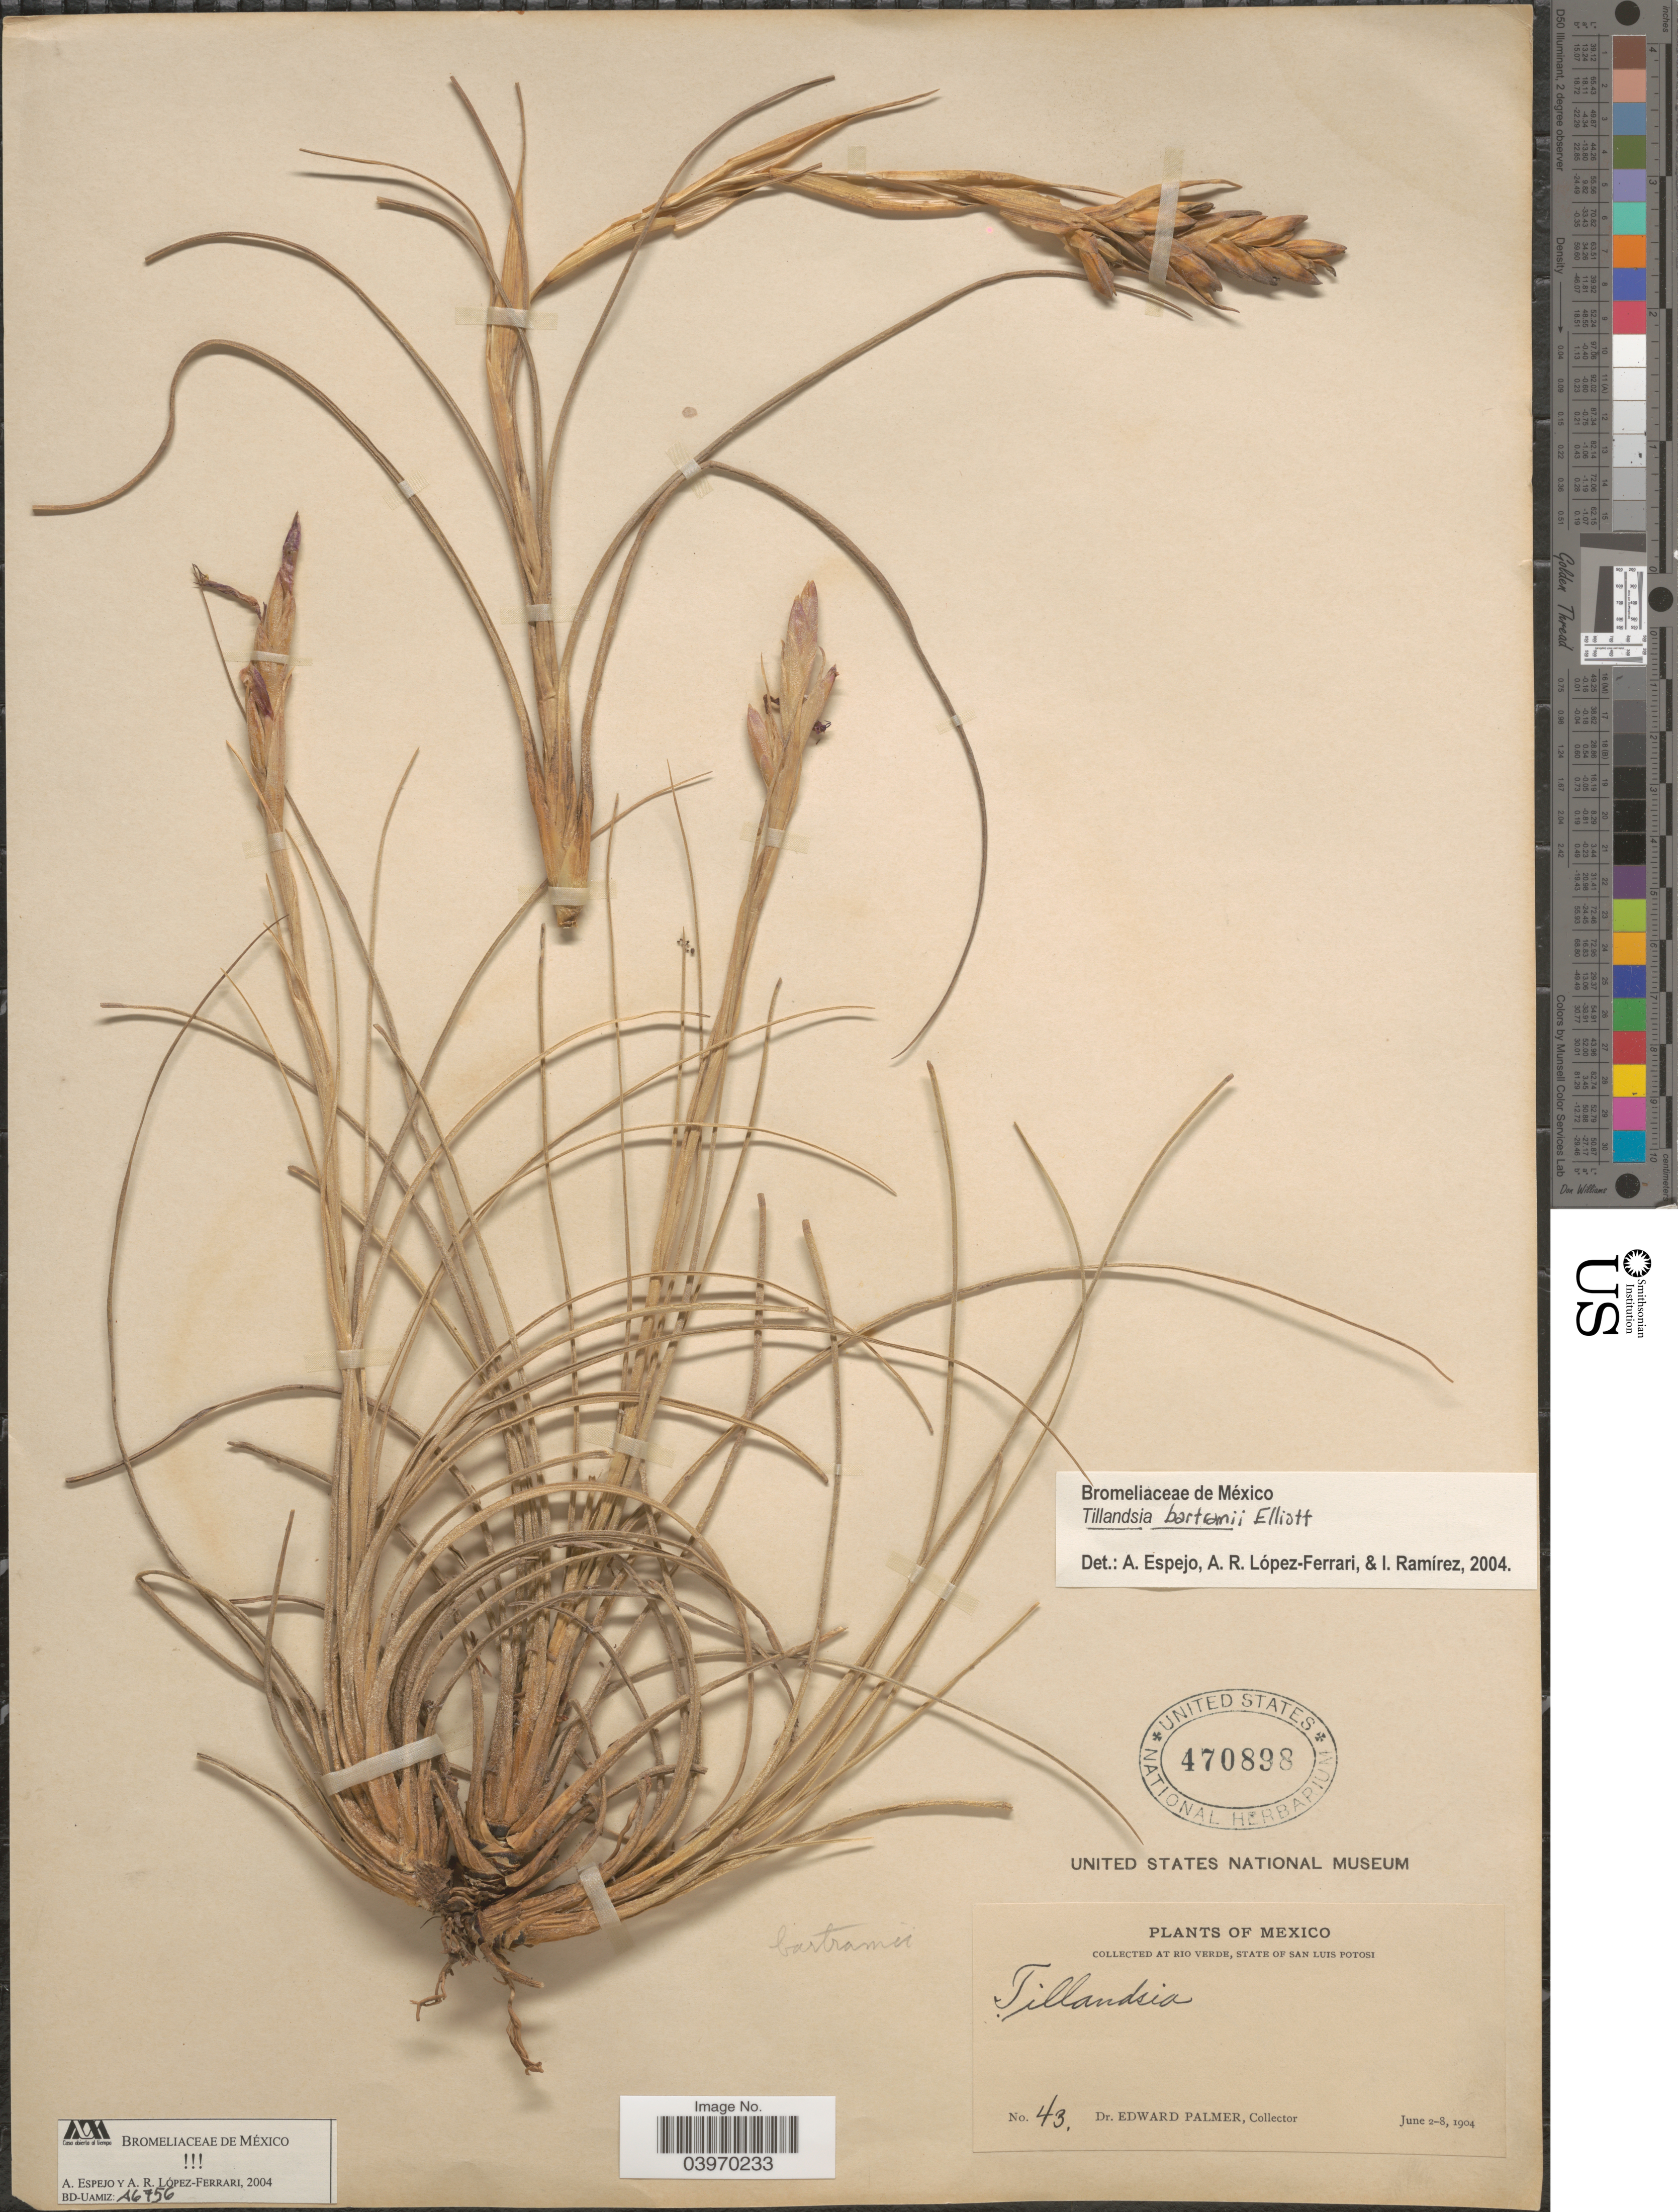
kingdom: Plantae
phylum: Tracheophyta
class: Liliopsida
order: Poales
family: Bromeliaceae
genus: Tillandsia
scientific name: Tillandsia bartramii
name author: Elliott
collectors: E. Palmer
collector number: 43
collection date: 1904-06-02/1904-06-08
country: Mexico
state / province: San Luis Potosí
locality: At Rio Verde.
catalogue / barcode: US 470898